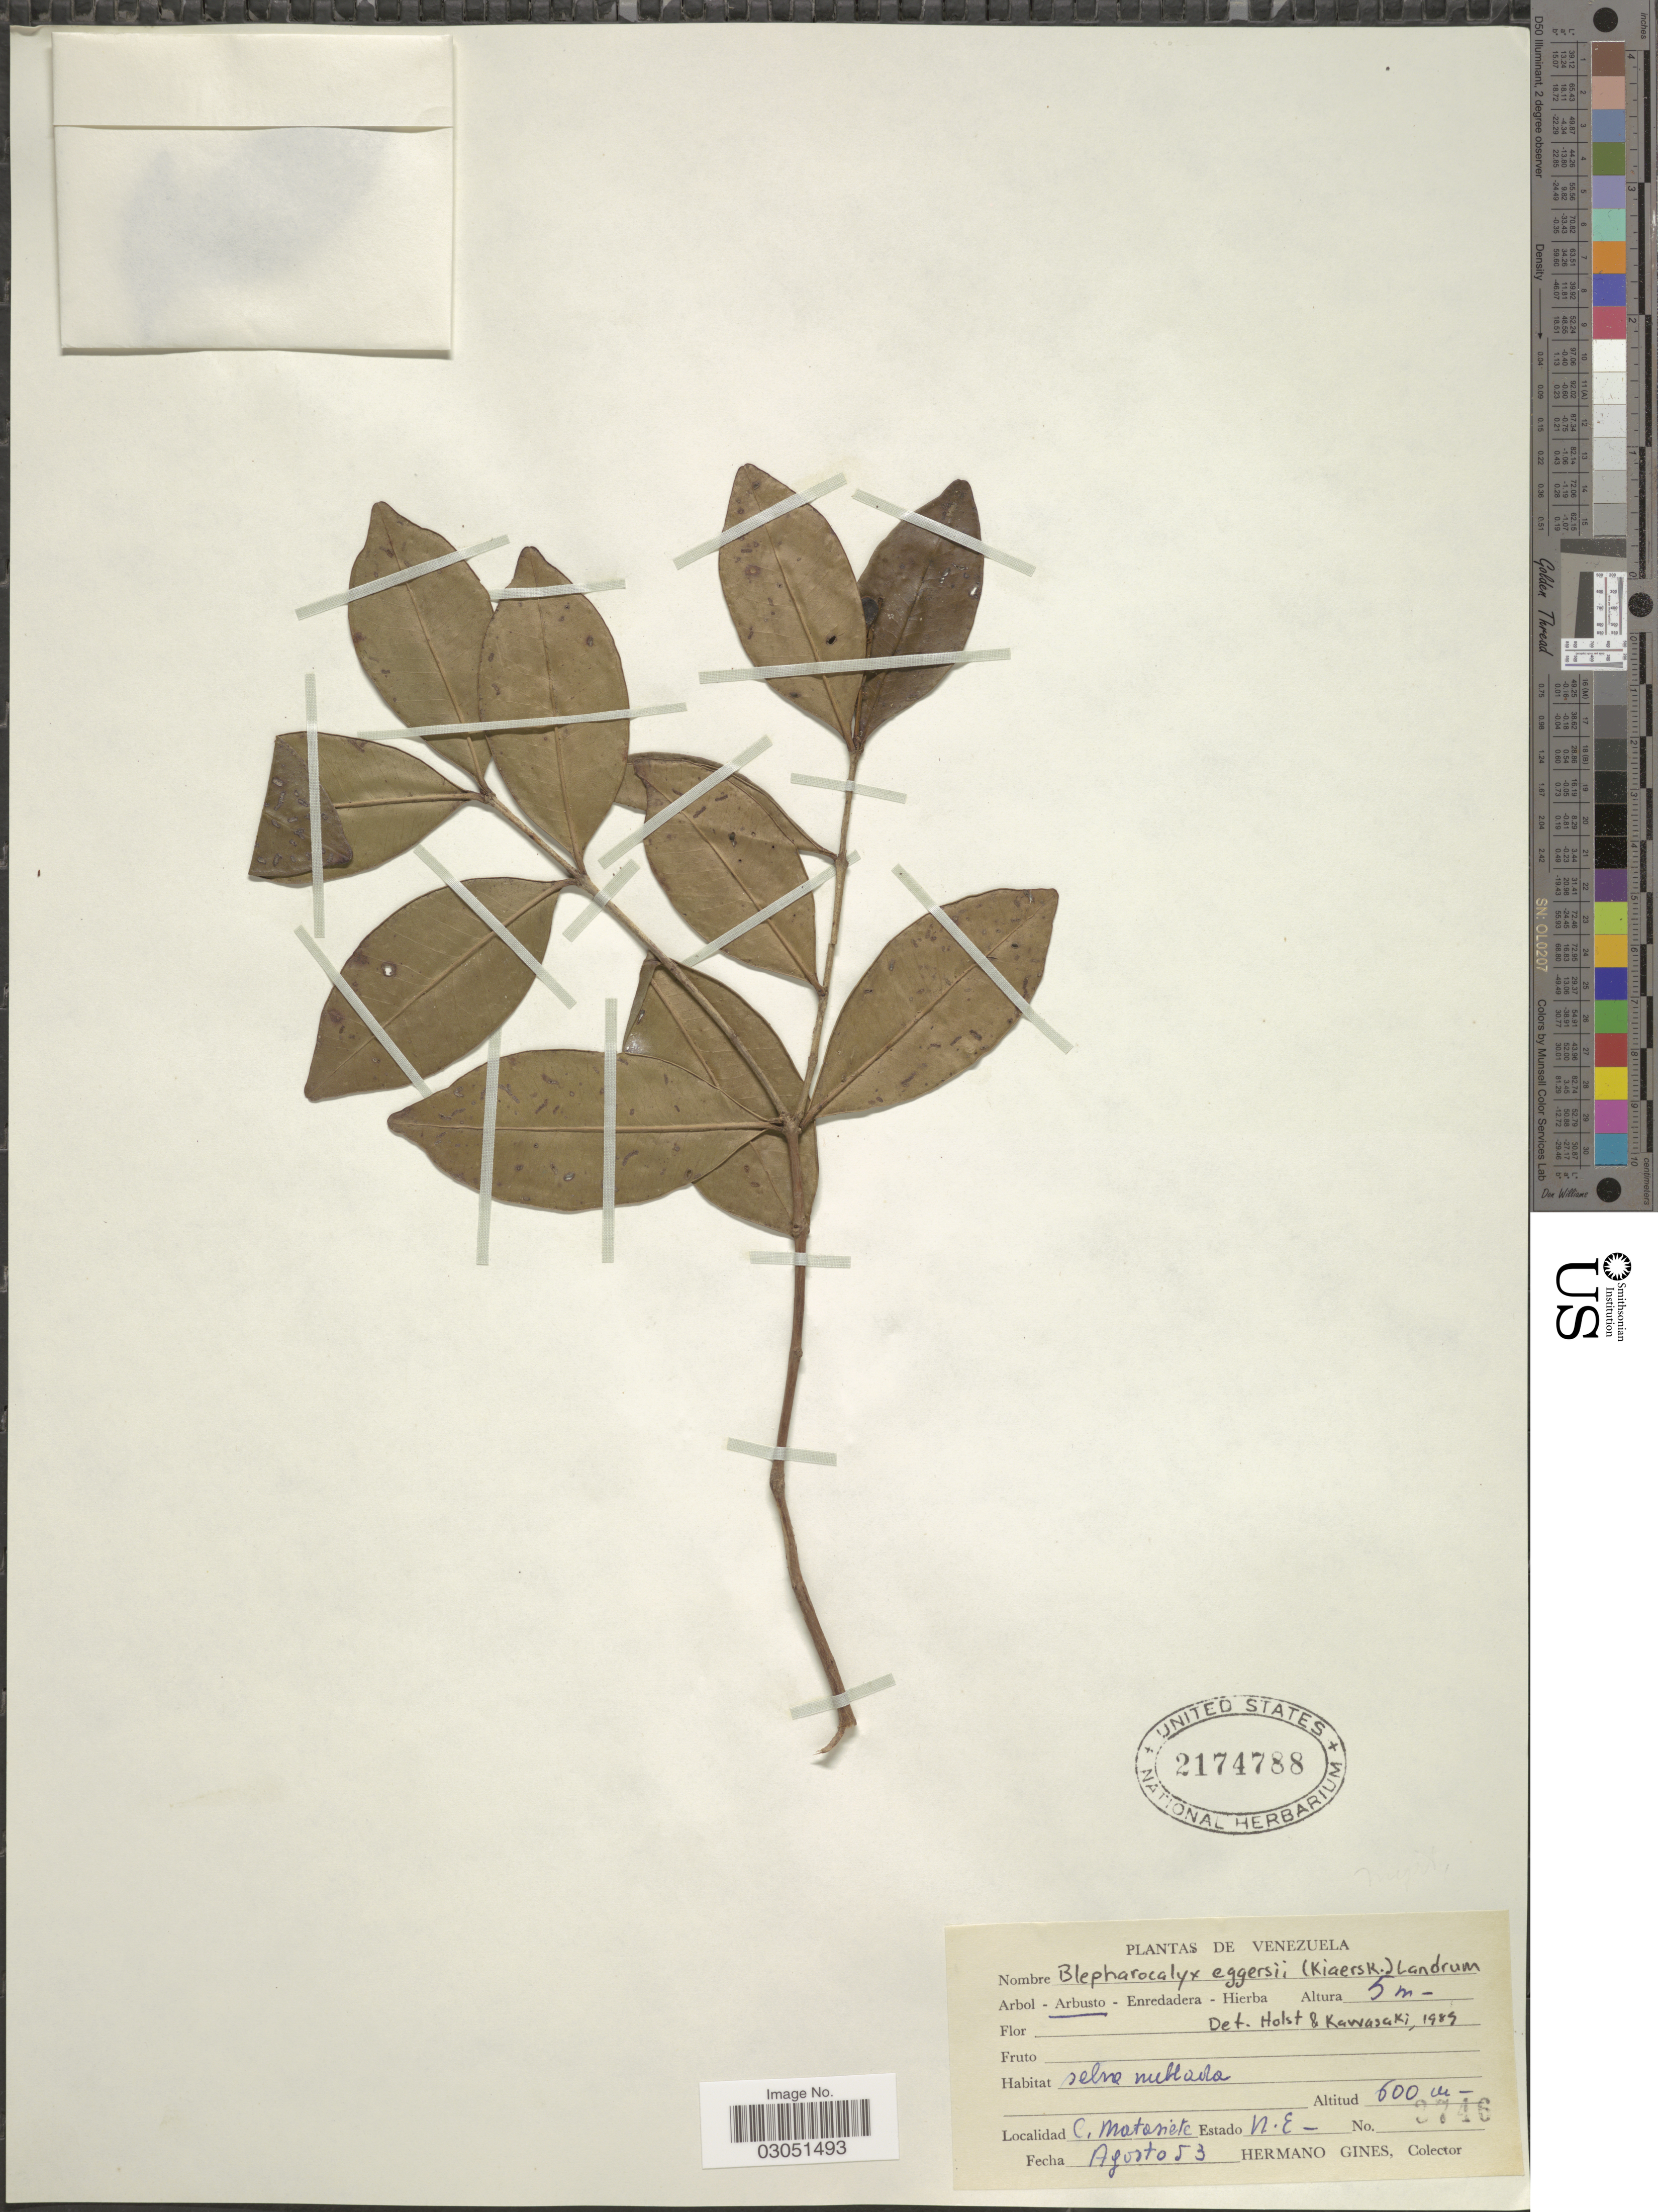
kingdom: Plantae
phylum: Tracheophyta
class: Magnoliopsida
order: Myrtales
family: Myrtaceae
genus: Blepharocalyx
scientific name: Blepharocalyx eggersii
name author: (Kiaersk.) Landrum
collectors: Bro. Gines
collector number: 3746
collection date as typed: Transcribed d/m/y: /8/53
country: Venezuela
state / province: Nueva Esparta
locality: C. Matoniete, Estado N.E.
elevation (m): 600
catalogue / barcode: US 2174788